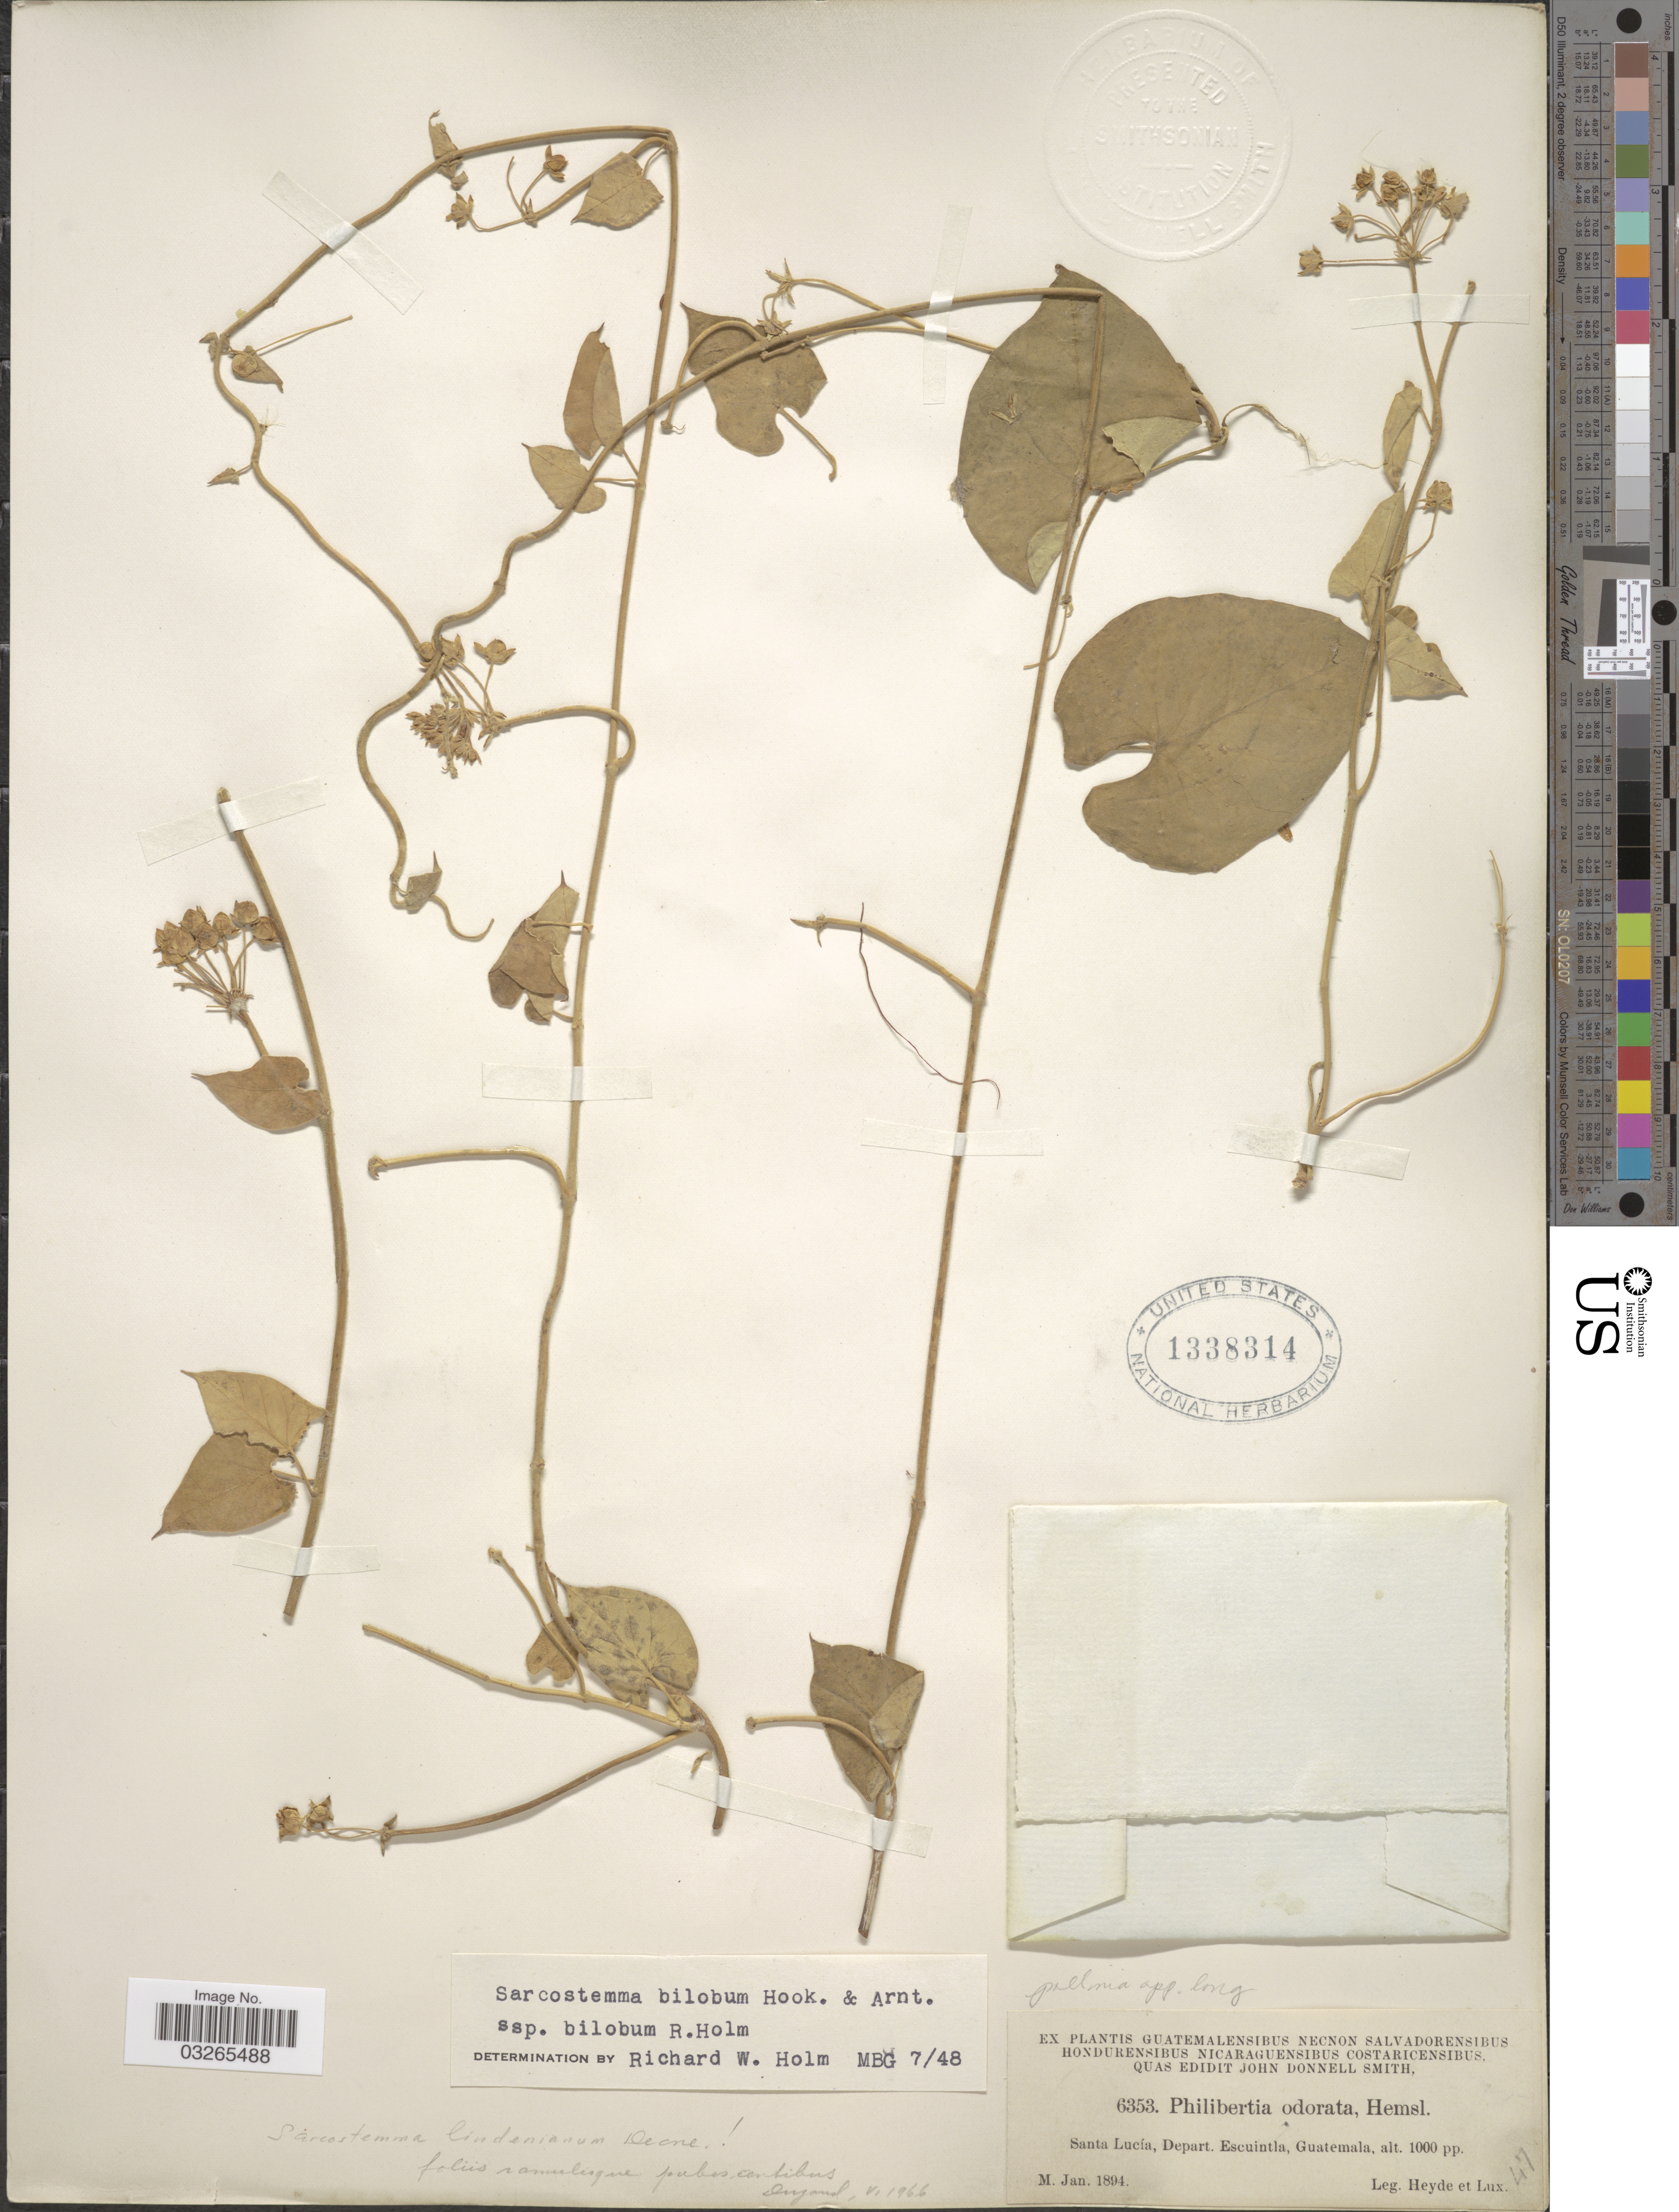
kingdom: Plantae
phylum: Tracheophyta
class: Magnoliopsida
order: Gentianales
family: Apocynaceae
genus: Sarcostemma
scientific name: Sarcostemma bilobum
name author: Hook. & Arn.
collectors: Heyde & Lux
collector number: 6353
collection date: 1894-01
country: Guatemala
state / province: Escuintla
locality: Santa Lucía, Depart. Escuintla.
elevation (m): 305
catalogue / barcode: US 1338314